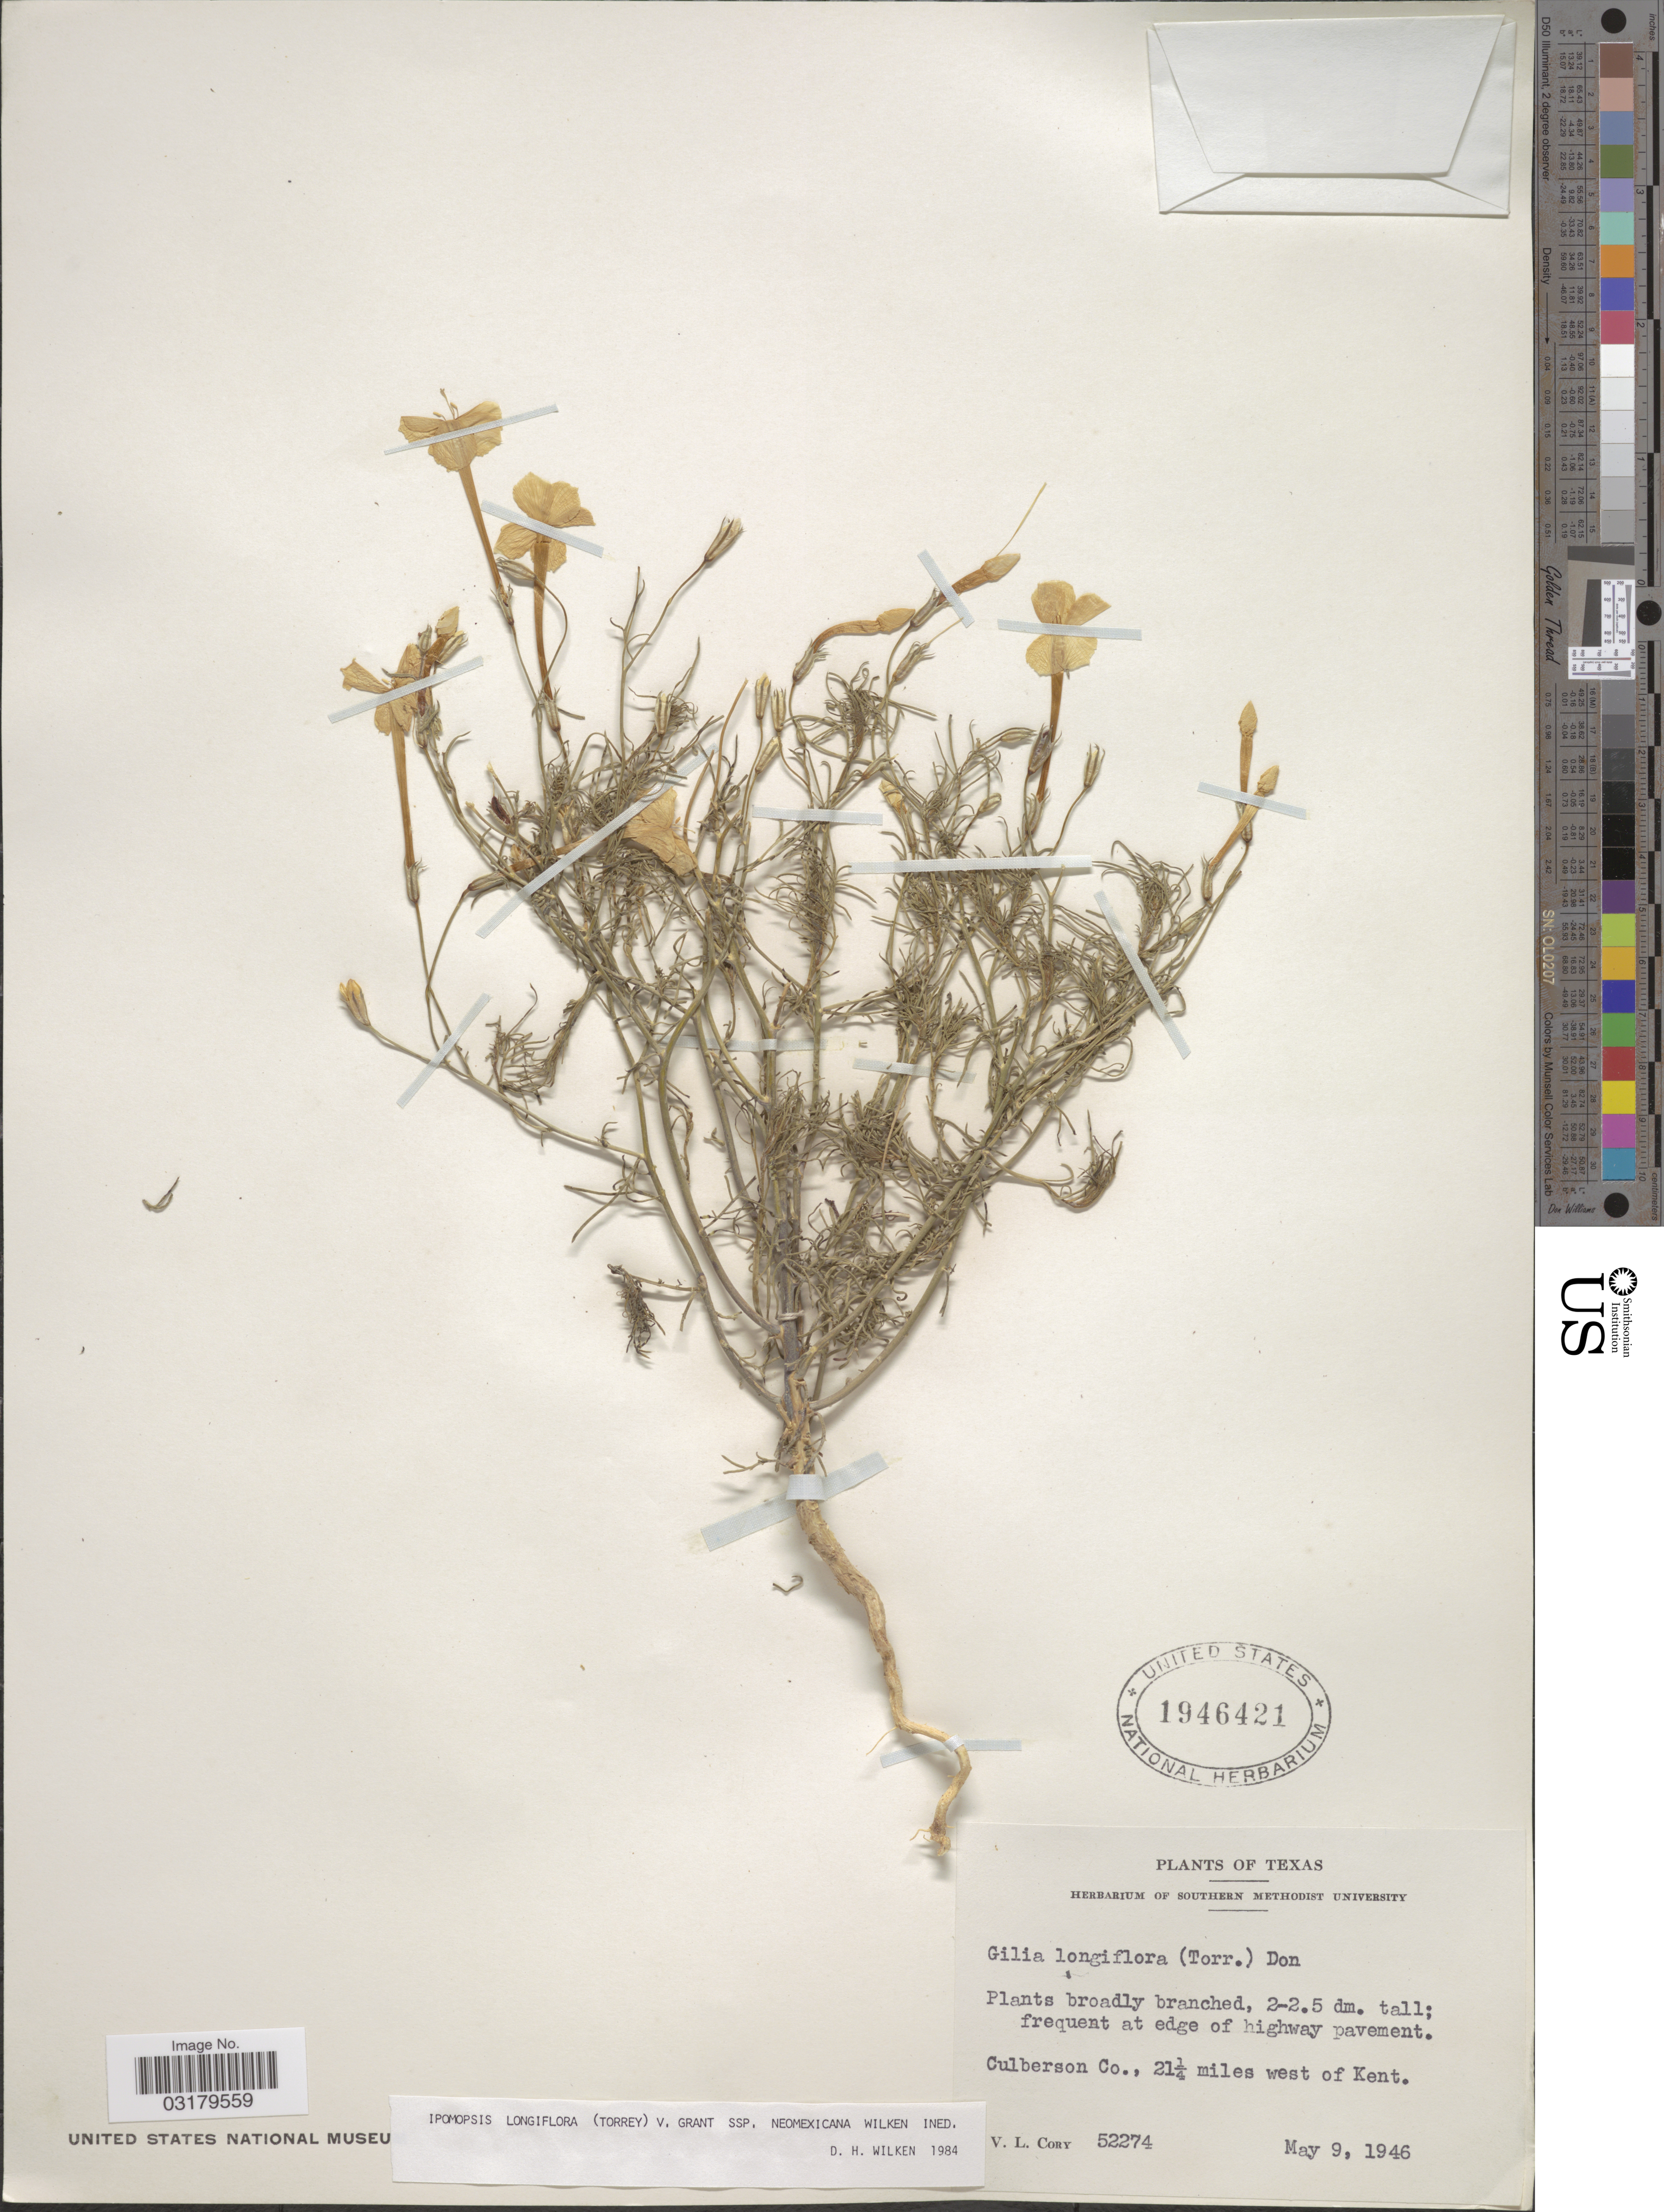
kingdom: Plantae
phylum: Tracheophyta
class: Magnoliopsida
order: Ericales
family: Polemoniaceae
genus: Ipomopsis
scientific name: Ipomopsis longiflora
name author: (Torr.) V.E. Grant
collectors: V. Cory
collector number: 52274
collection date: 1946-05-09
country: United States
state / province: Texas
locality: Culberson Co., 21¼ miles west of Kent.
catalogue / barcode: US 1946421